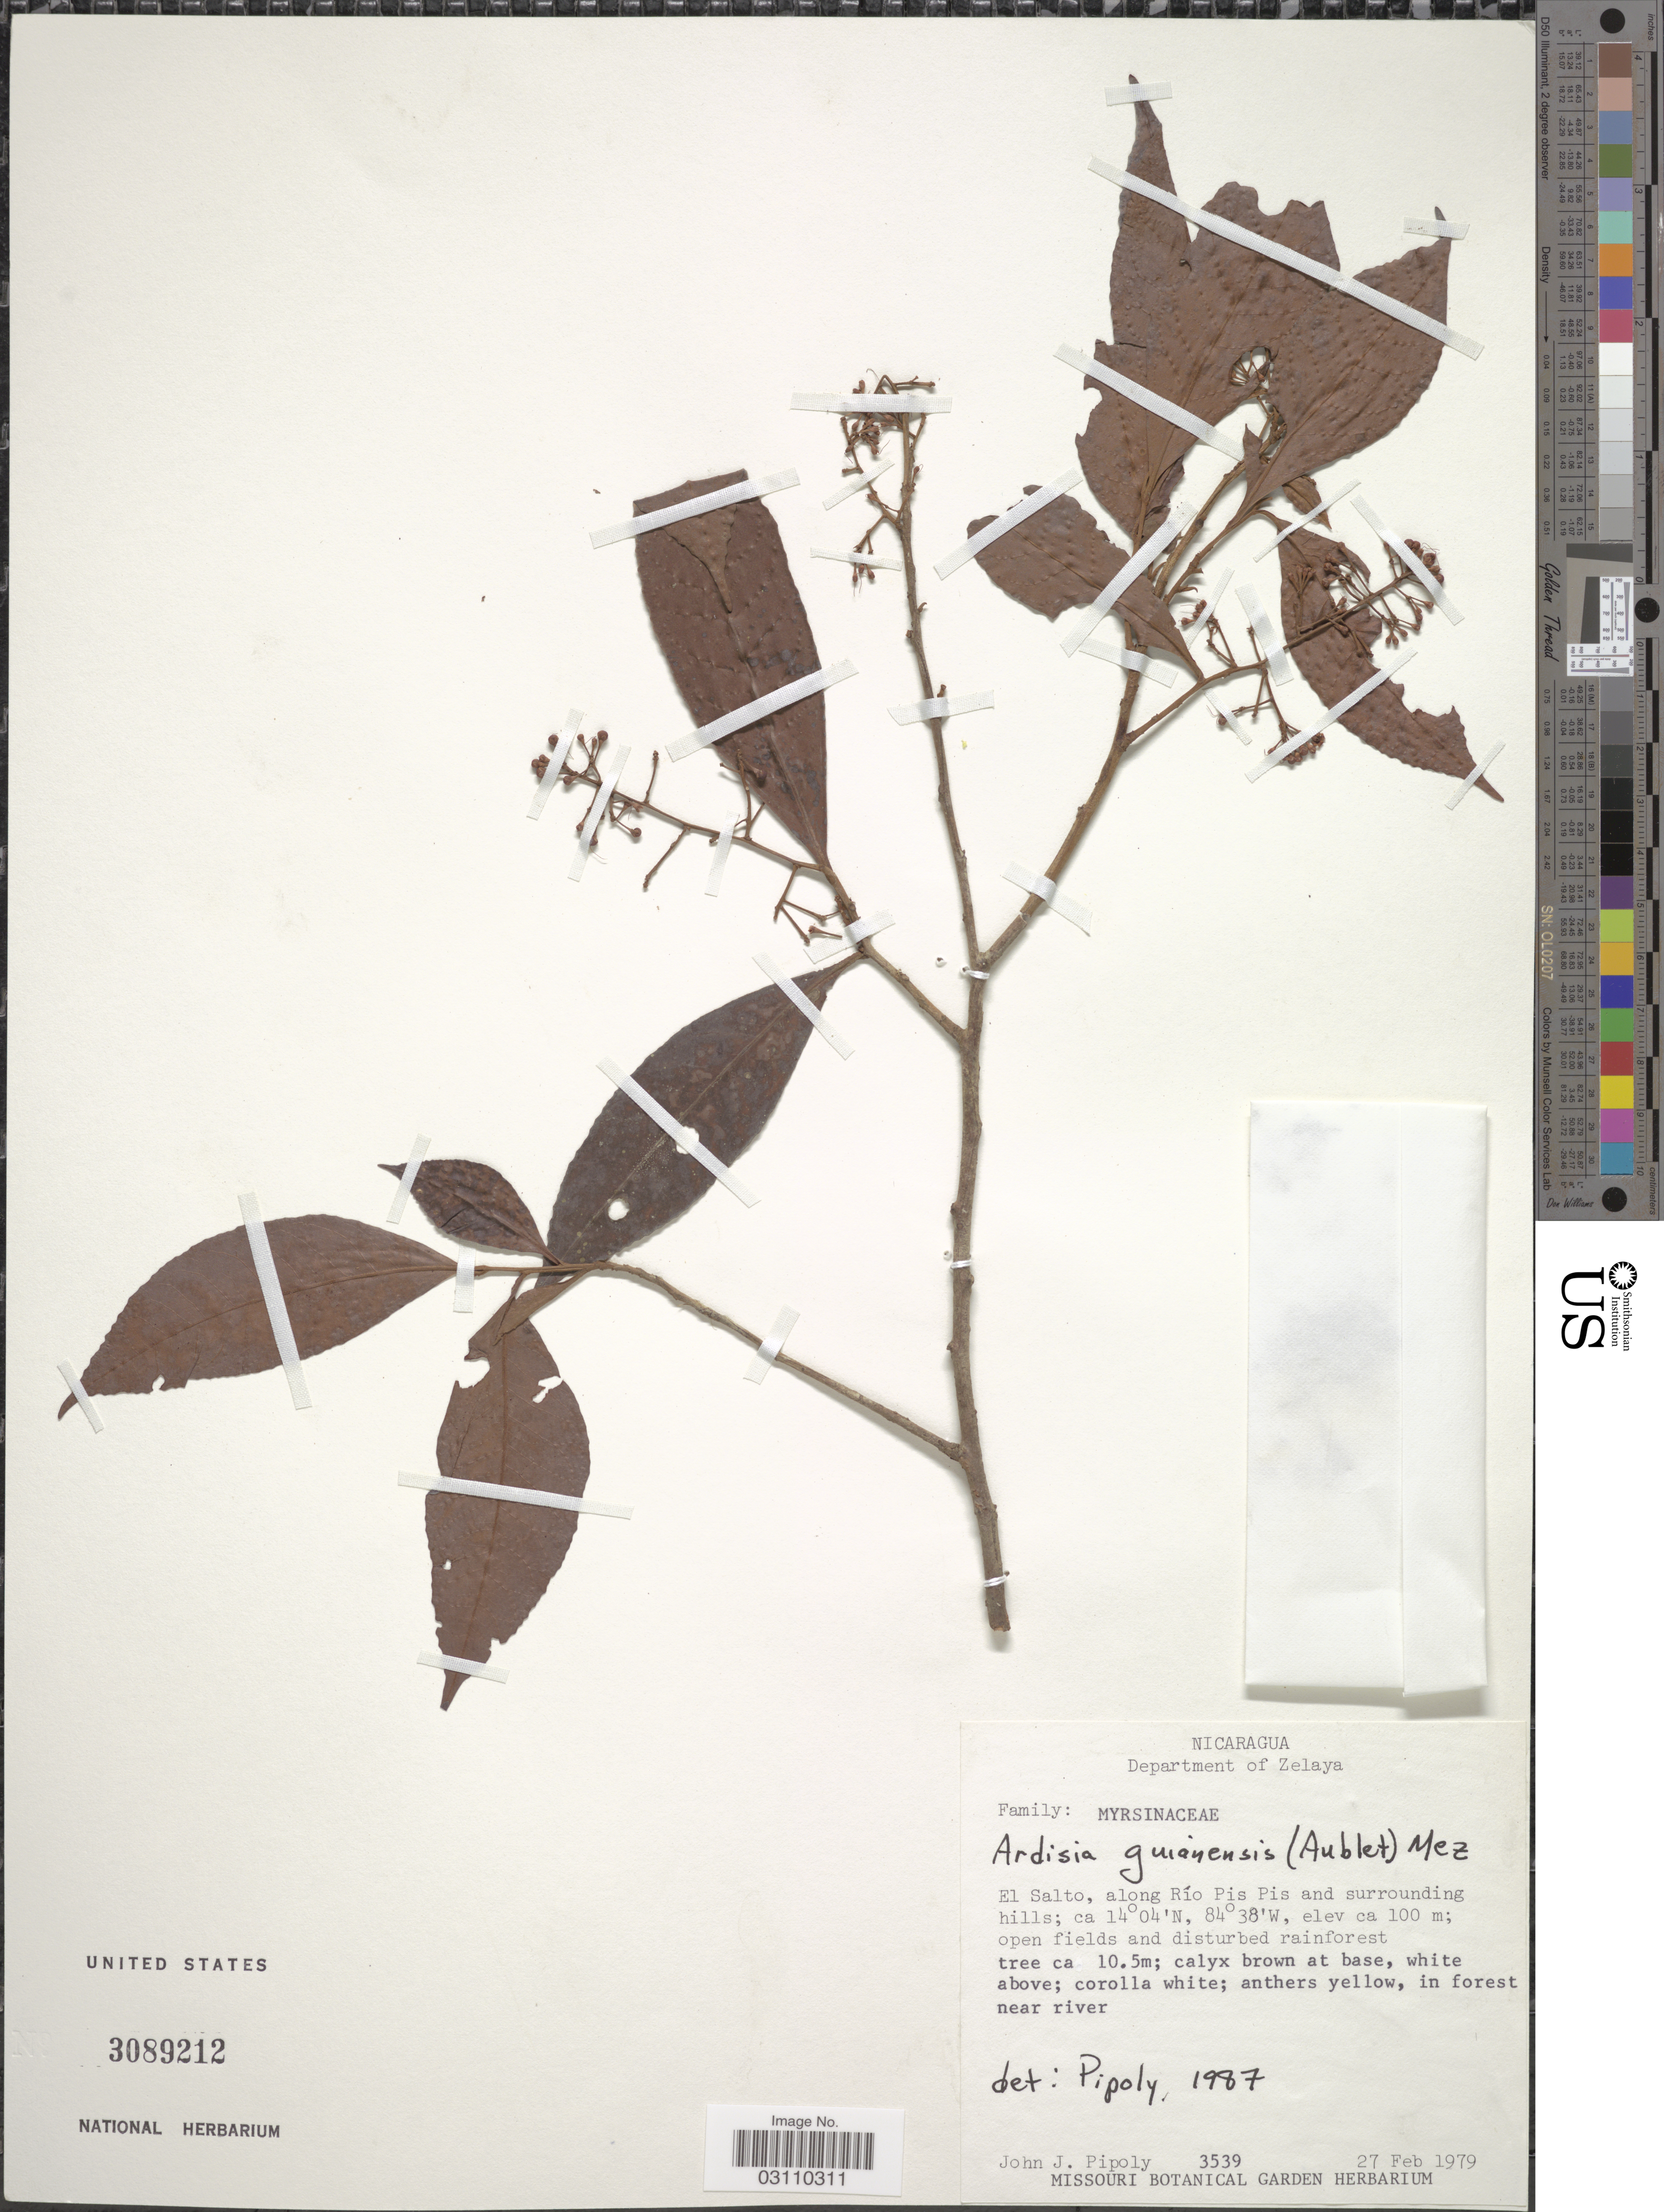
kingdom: Plantae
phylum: Tracheophyta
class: Magnoliopsida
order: Ericales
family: Primulaceae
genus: Ardisia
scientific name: Ardisia guianensis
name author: (Aubl.) Mez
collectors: J. J. Pipoly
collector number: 3539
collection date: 1979-02-27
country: Nicaragua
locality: Department of Zelaya, El Salto, along Río Pis Pis and surrounding hills.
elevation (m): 100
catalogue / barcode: US 3089212